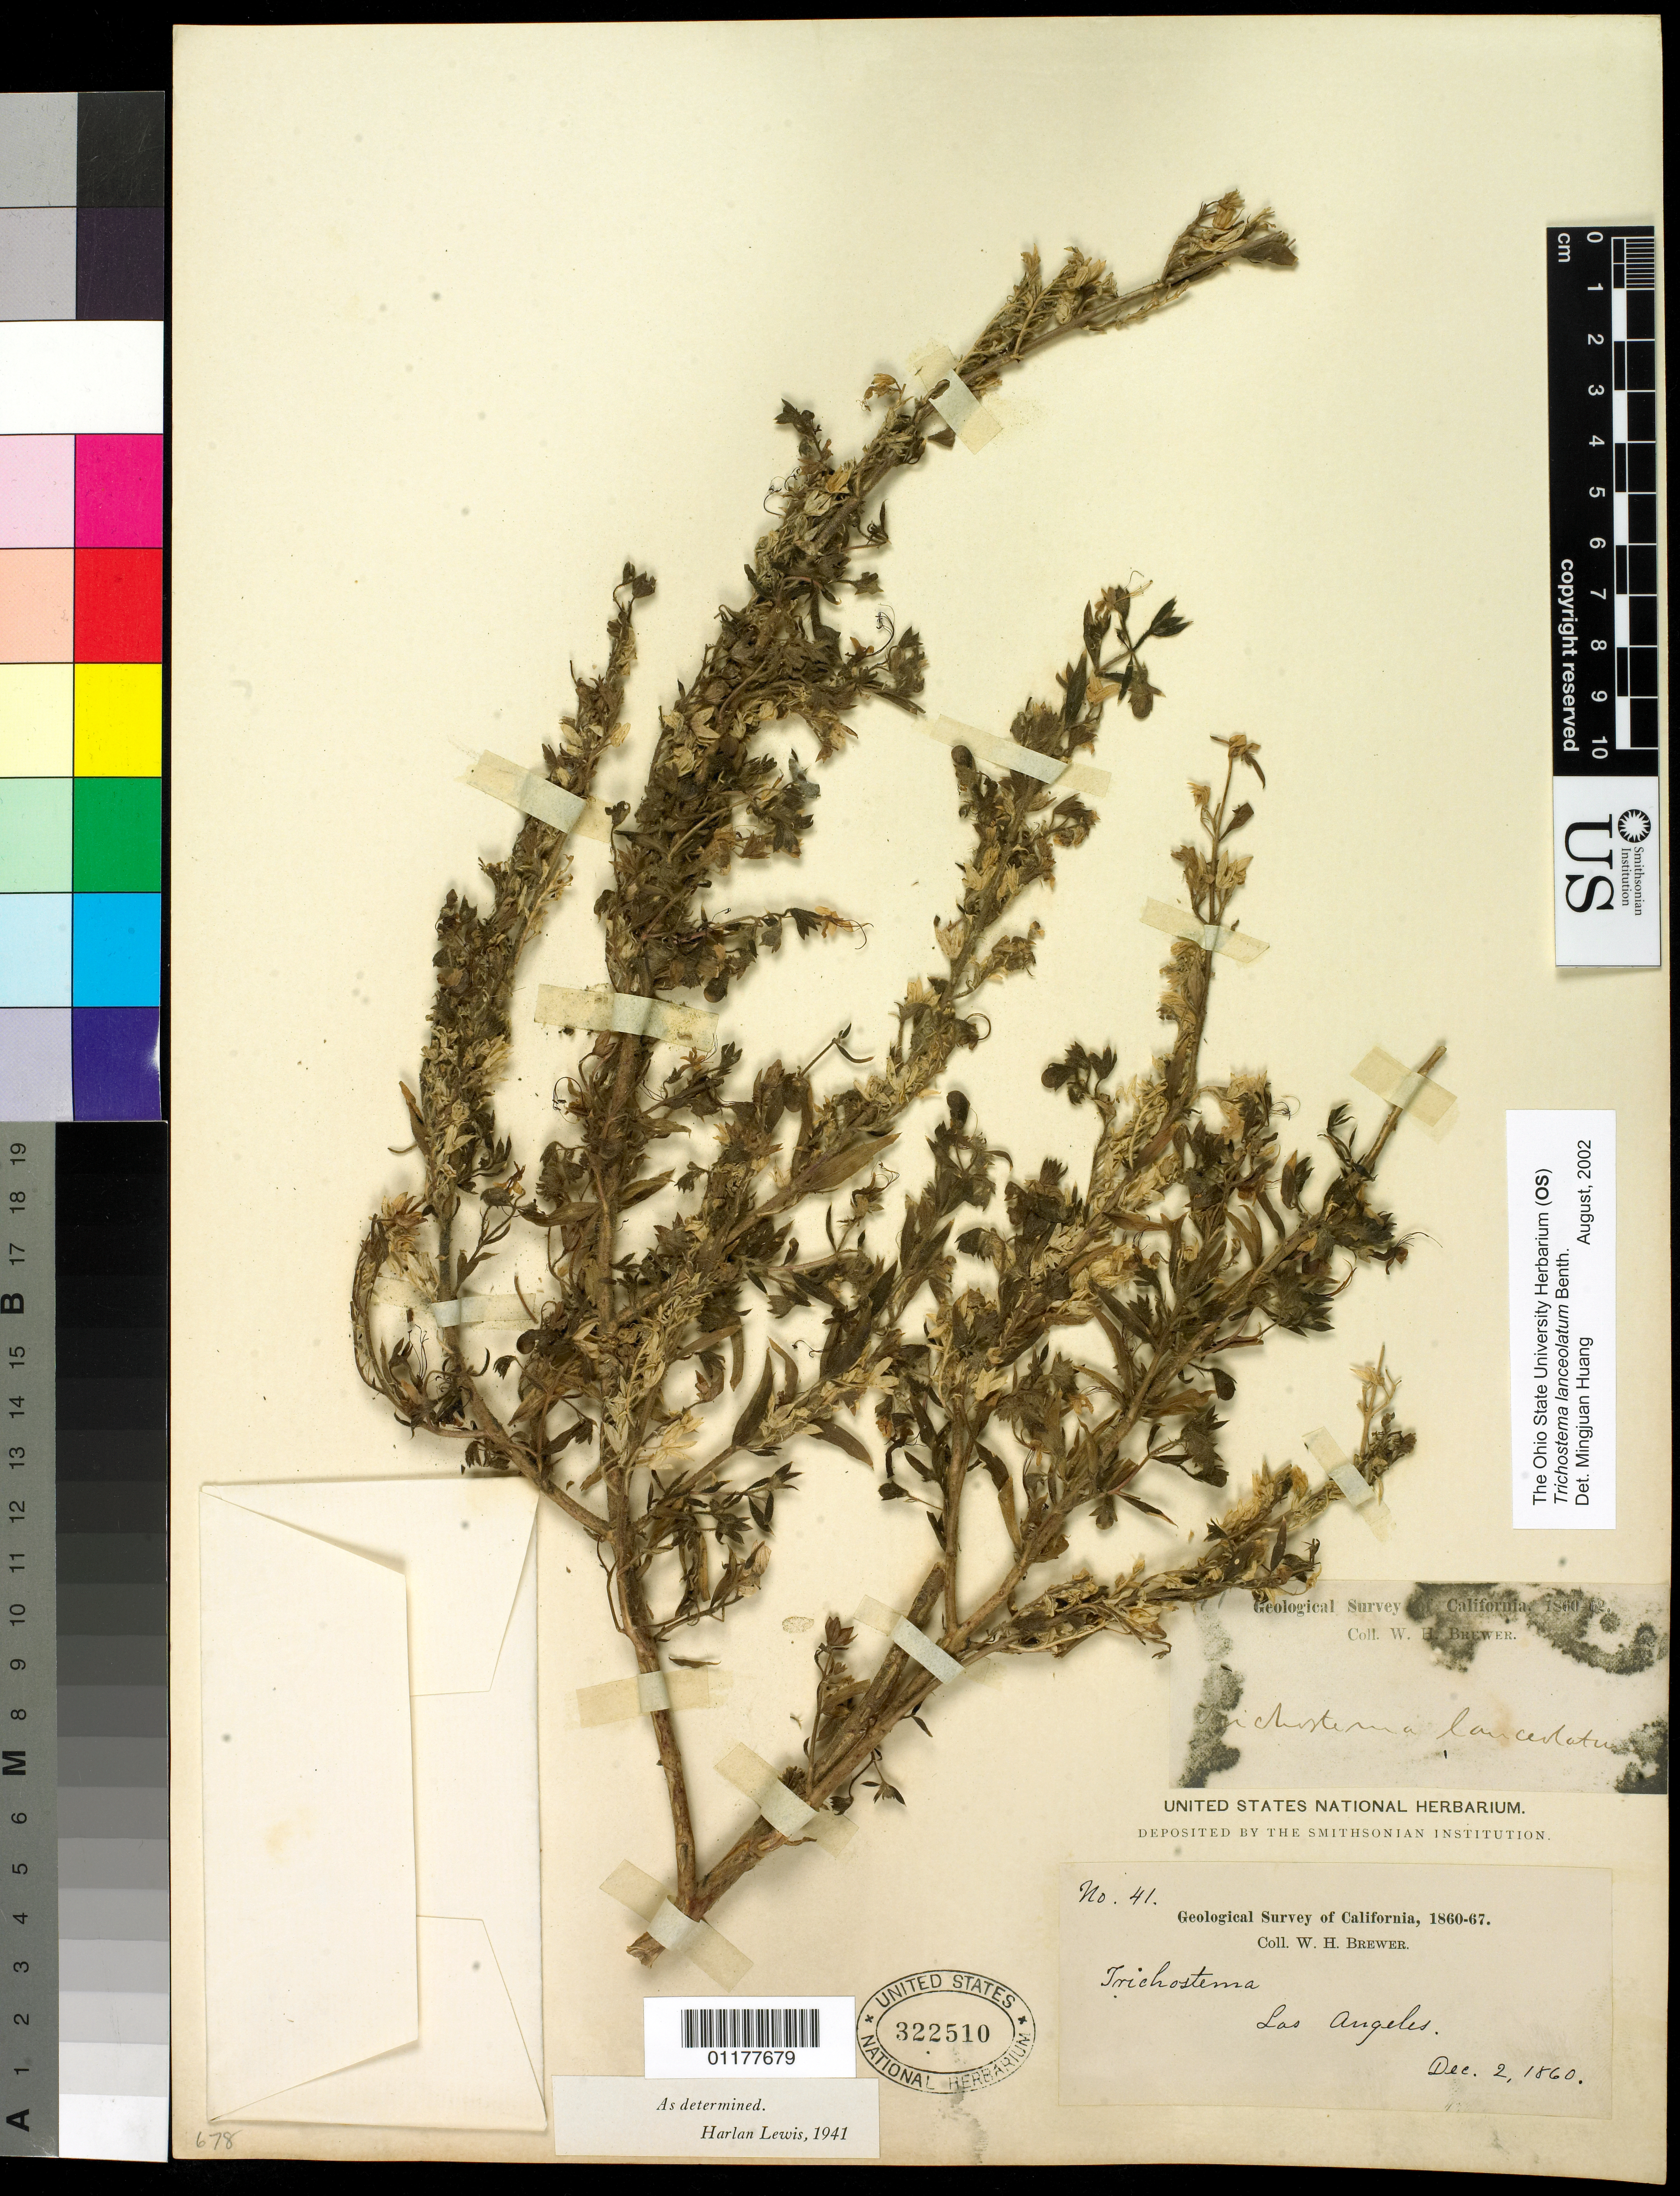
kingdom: Plantae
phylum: Tracheophyta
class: Magnoliopsida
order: Lamiales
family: Lamiaceae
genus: Trichostema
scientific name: Trichostema lanceolatum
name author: Benth.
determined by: Huang, Mingjuan, (OS), Ohio State University Herbarium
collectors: W. H. Brewer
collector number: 41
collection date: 1860-12-02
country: United States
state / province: California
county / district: Los Angeles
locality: Los Angeles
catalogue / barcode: US 322510